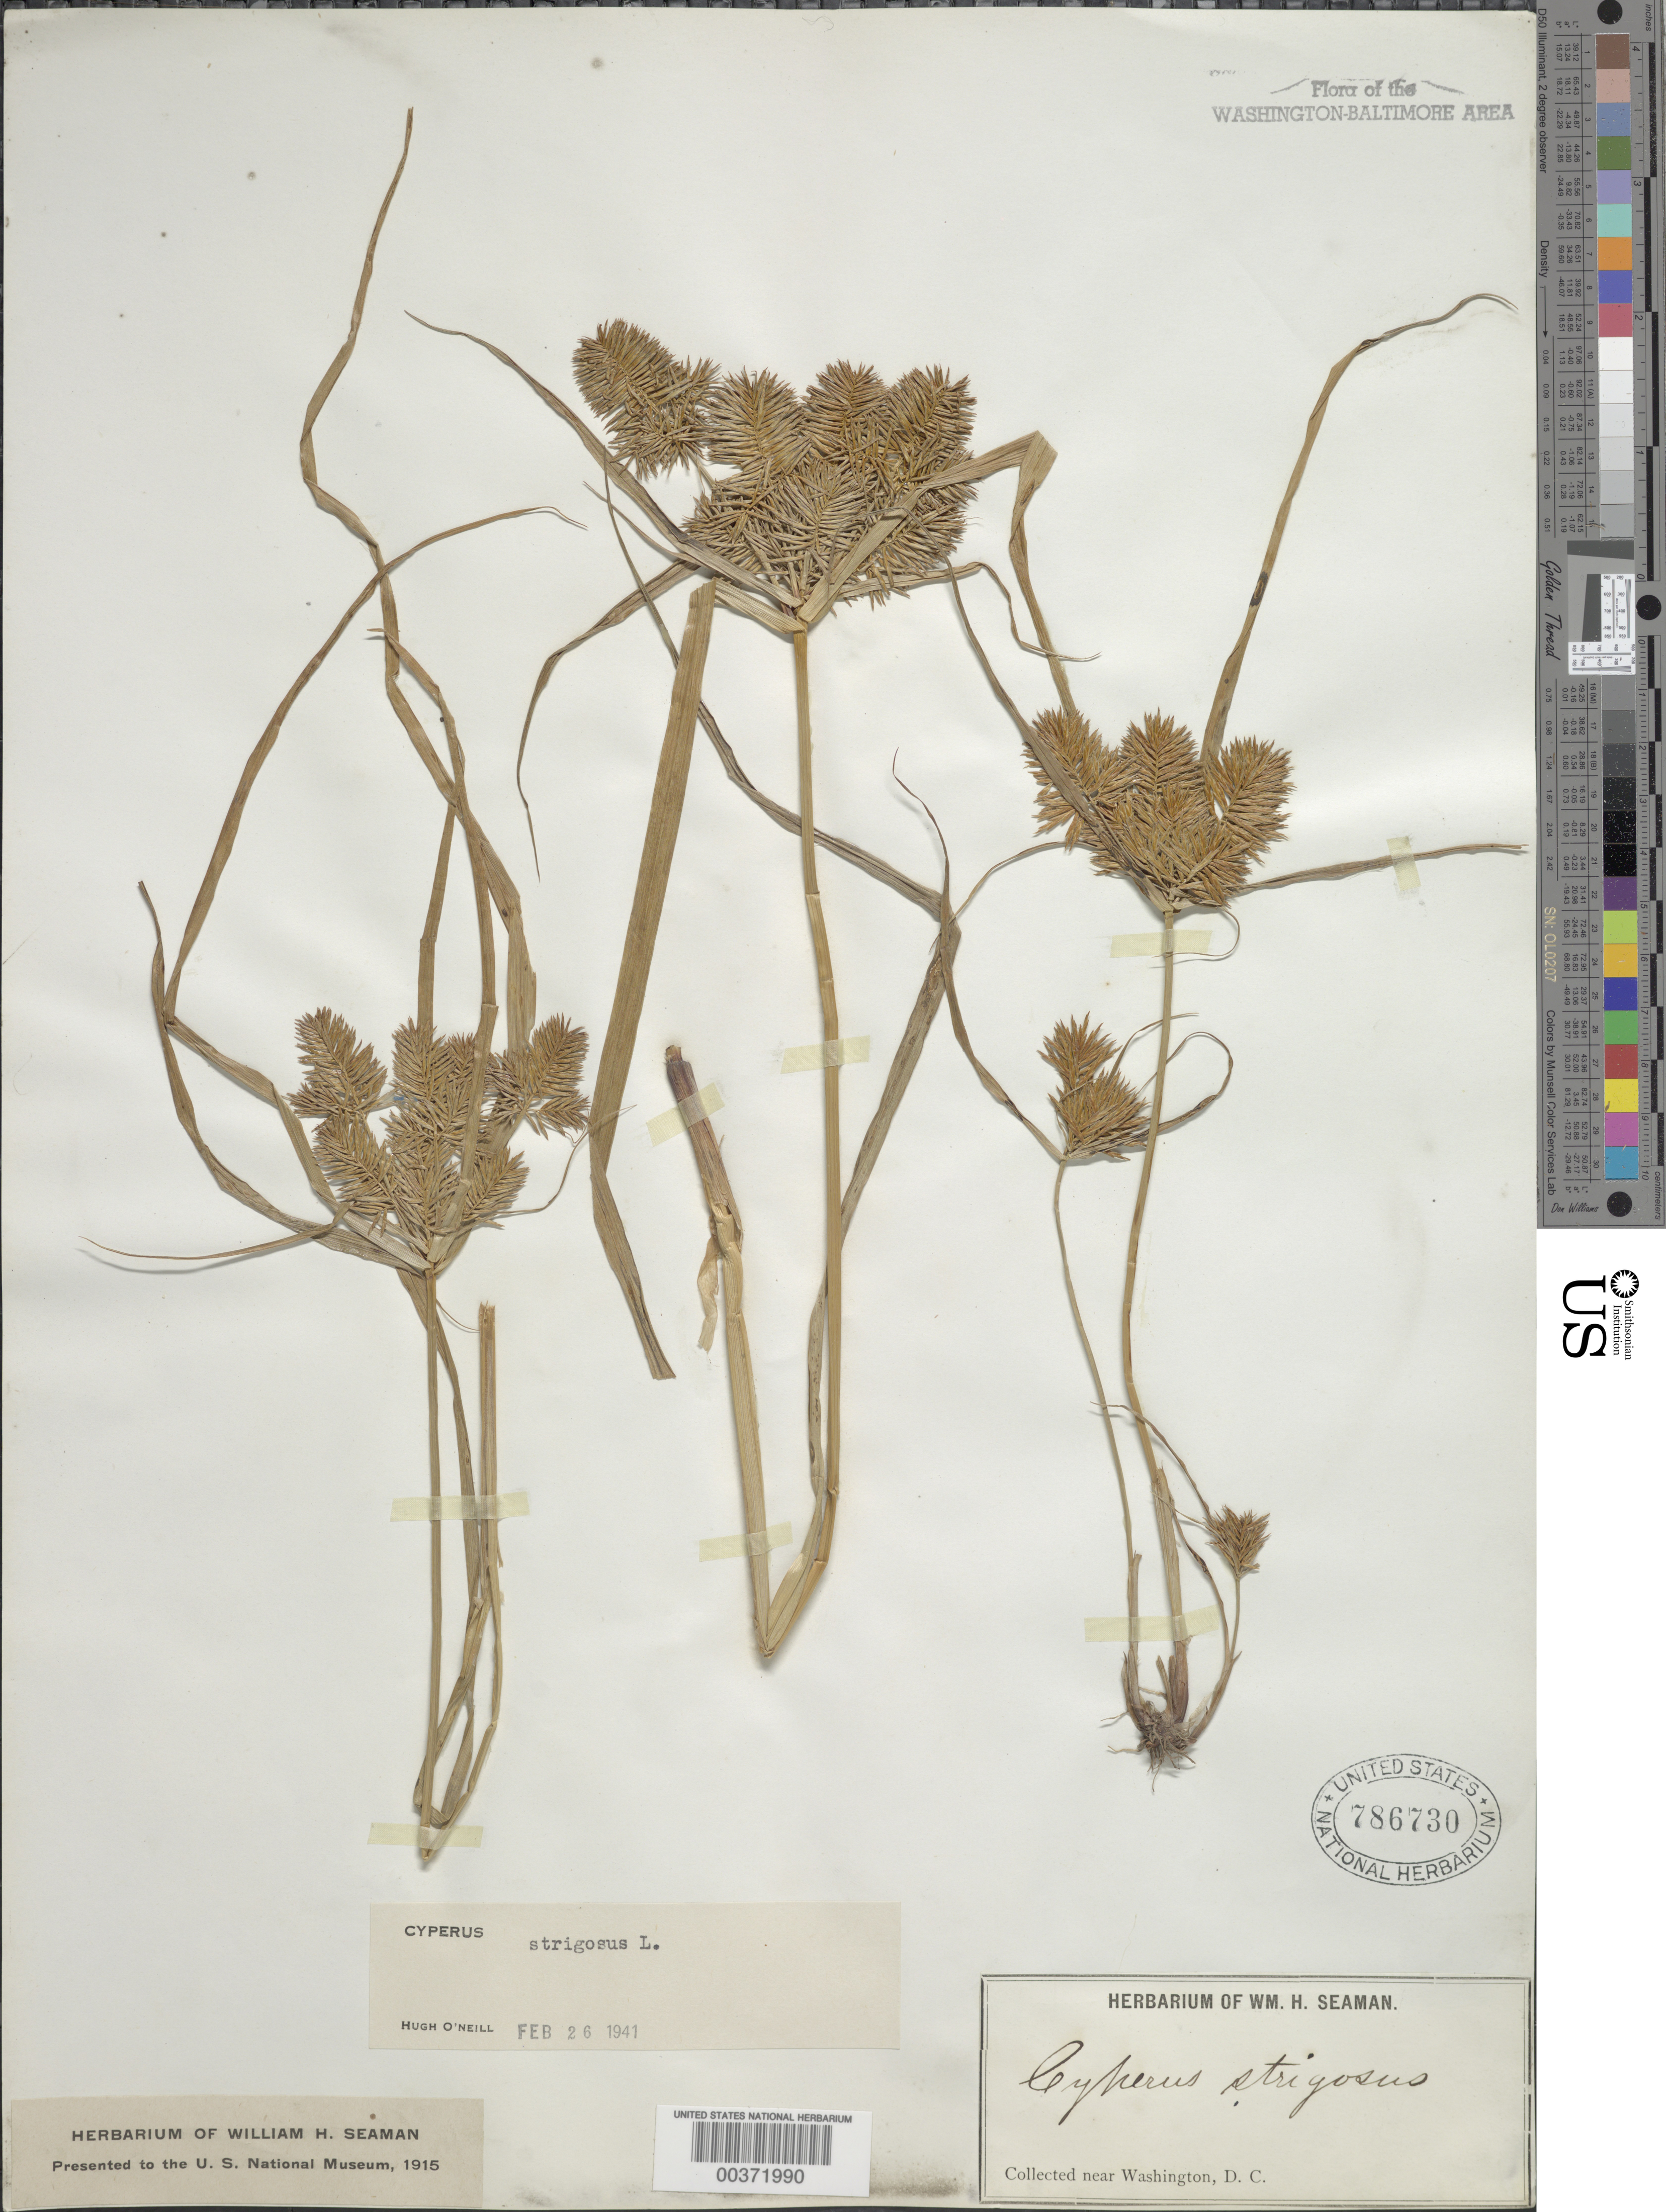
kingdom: Plantae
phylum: Tracheophyta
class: Liliopsida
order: Poales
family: Cyperaceae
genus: Cyperus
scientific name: Cyperus strigosus L.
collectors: W. Seaman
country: United States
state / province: District of Columbia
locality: Washington DC Area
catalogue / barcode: US 786730